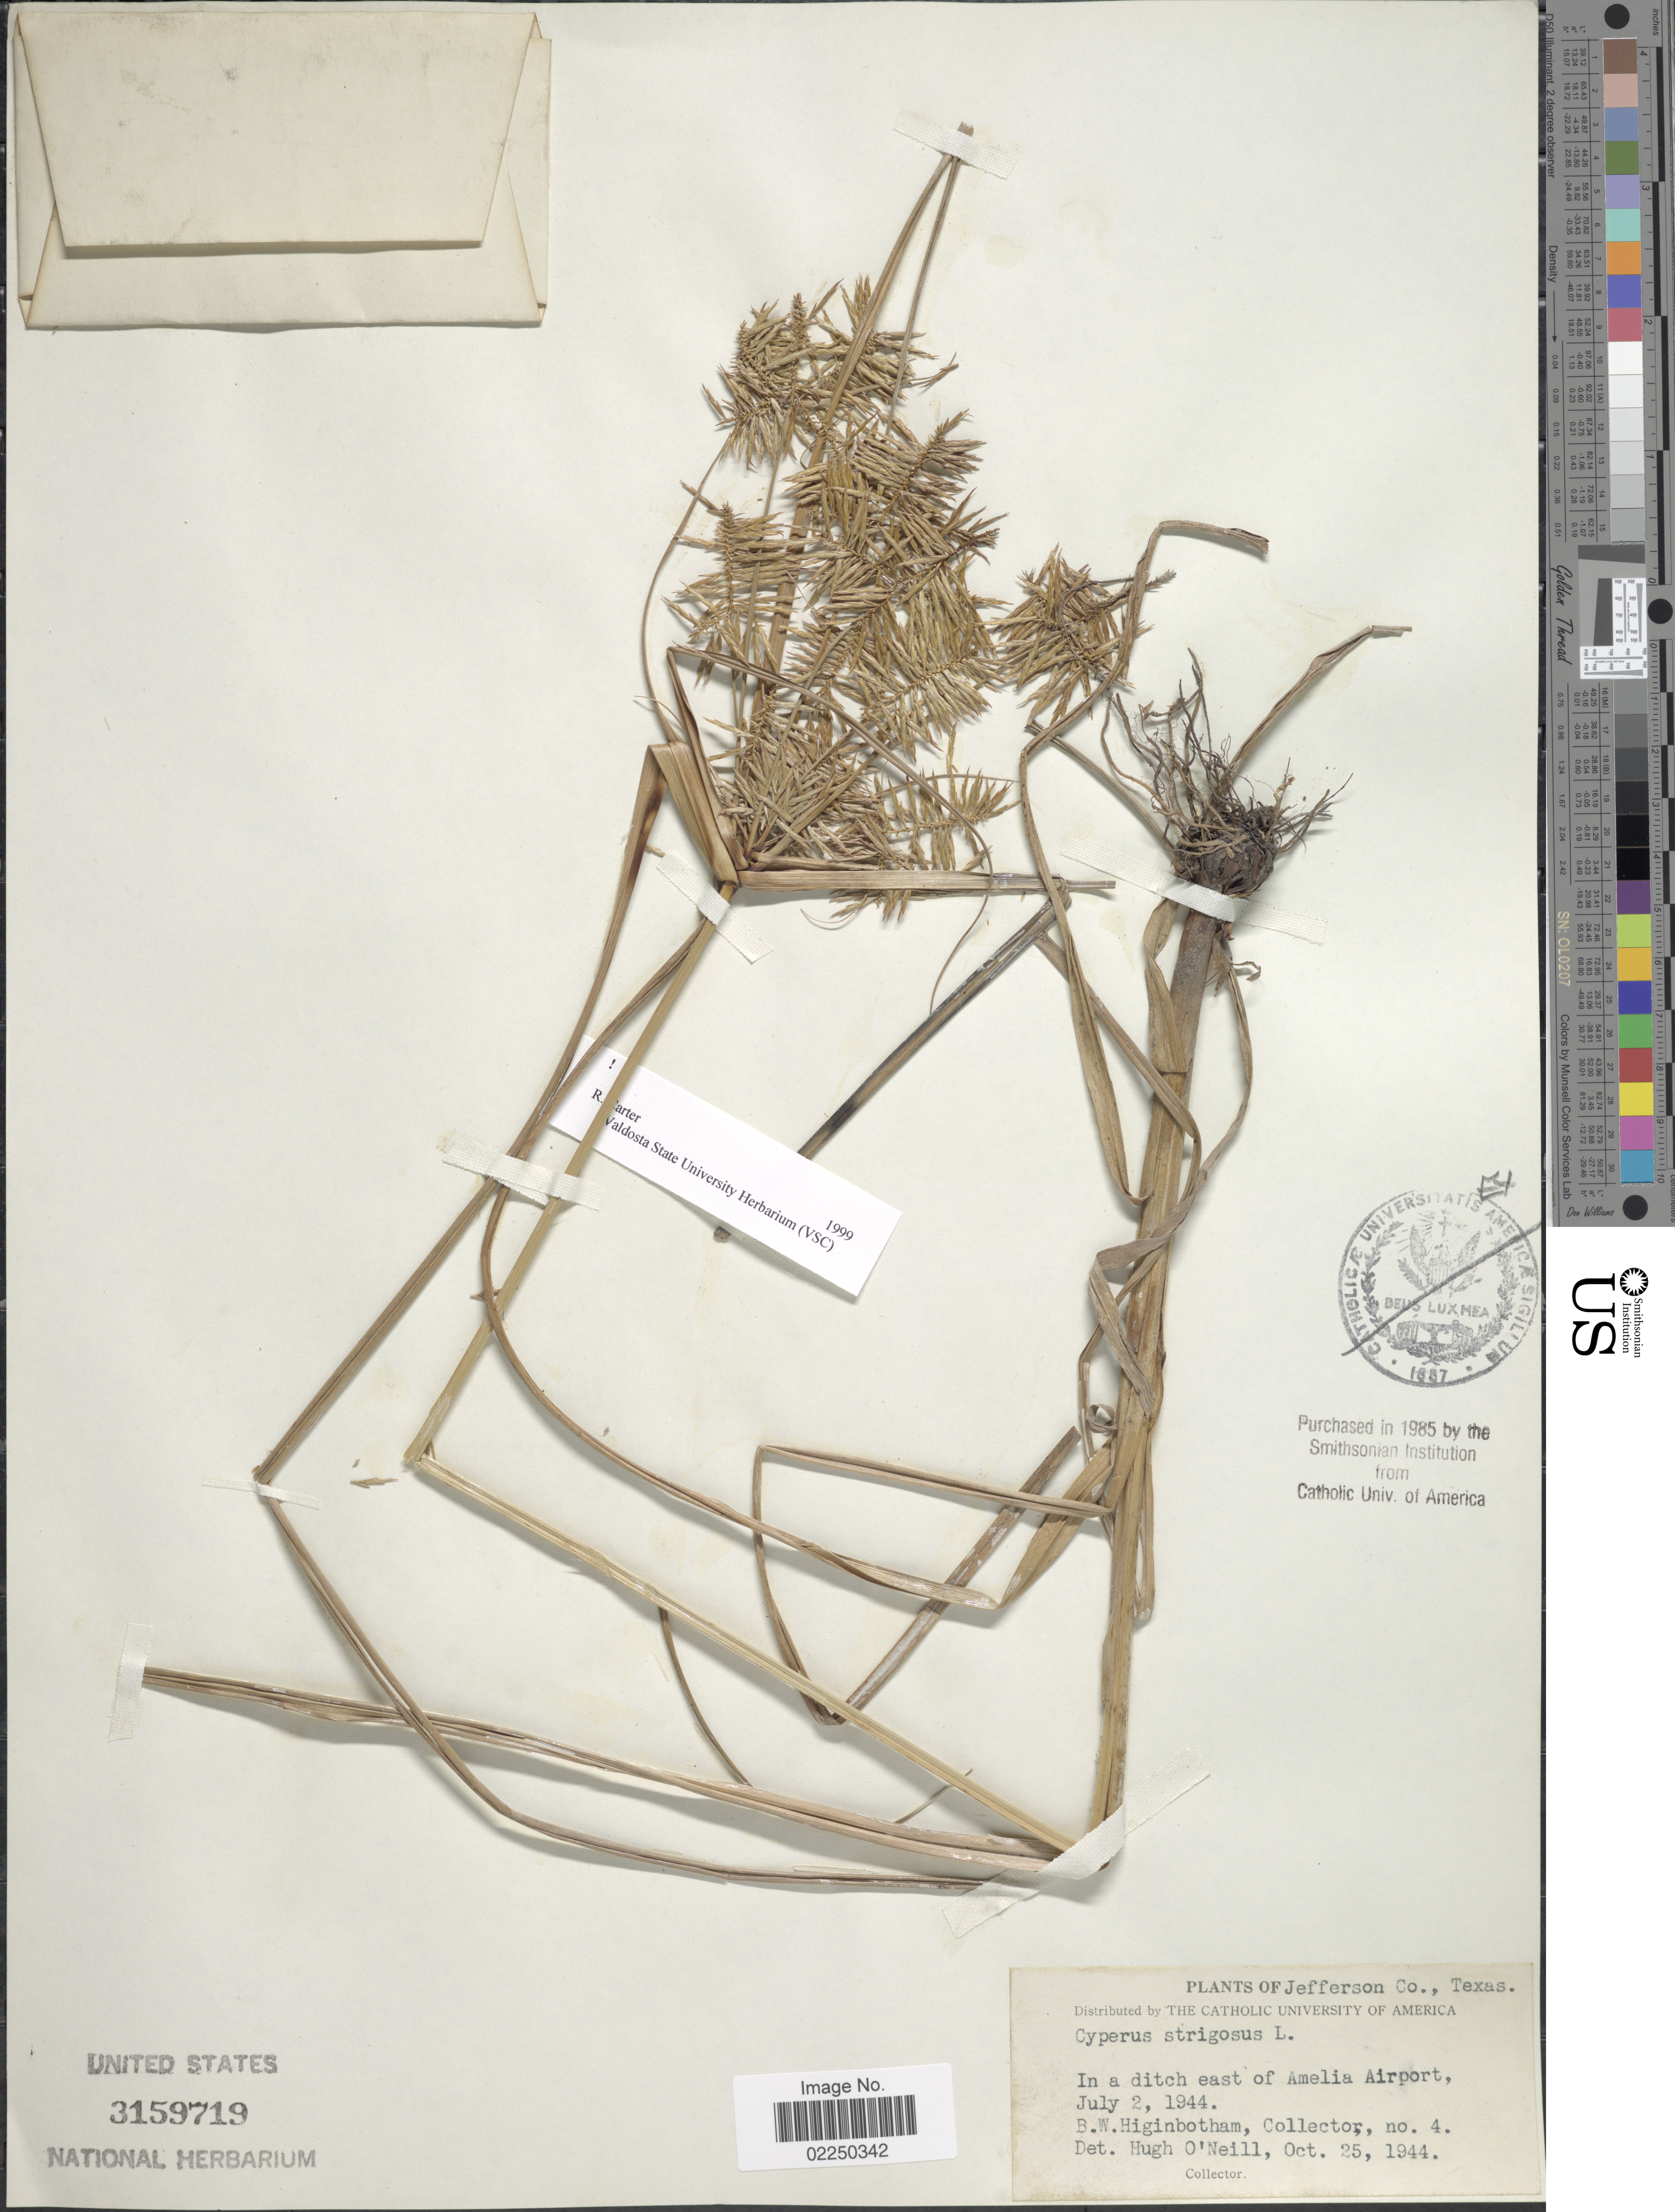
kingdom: Plantae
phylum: Tracheophyta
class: Liliopsida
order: Poales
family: Cyperaceae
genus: Cyperus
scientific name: Cyperus strigosus L.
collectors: B. Higinbotham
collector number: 4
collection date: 1944-10-25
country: United States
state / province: Texas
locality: Jefferson Co., east of Amelia Airport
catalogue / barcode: US 3159719